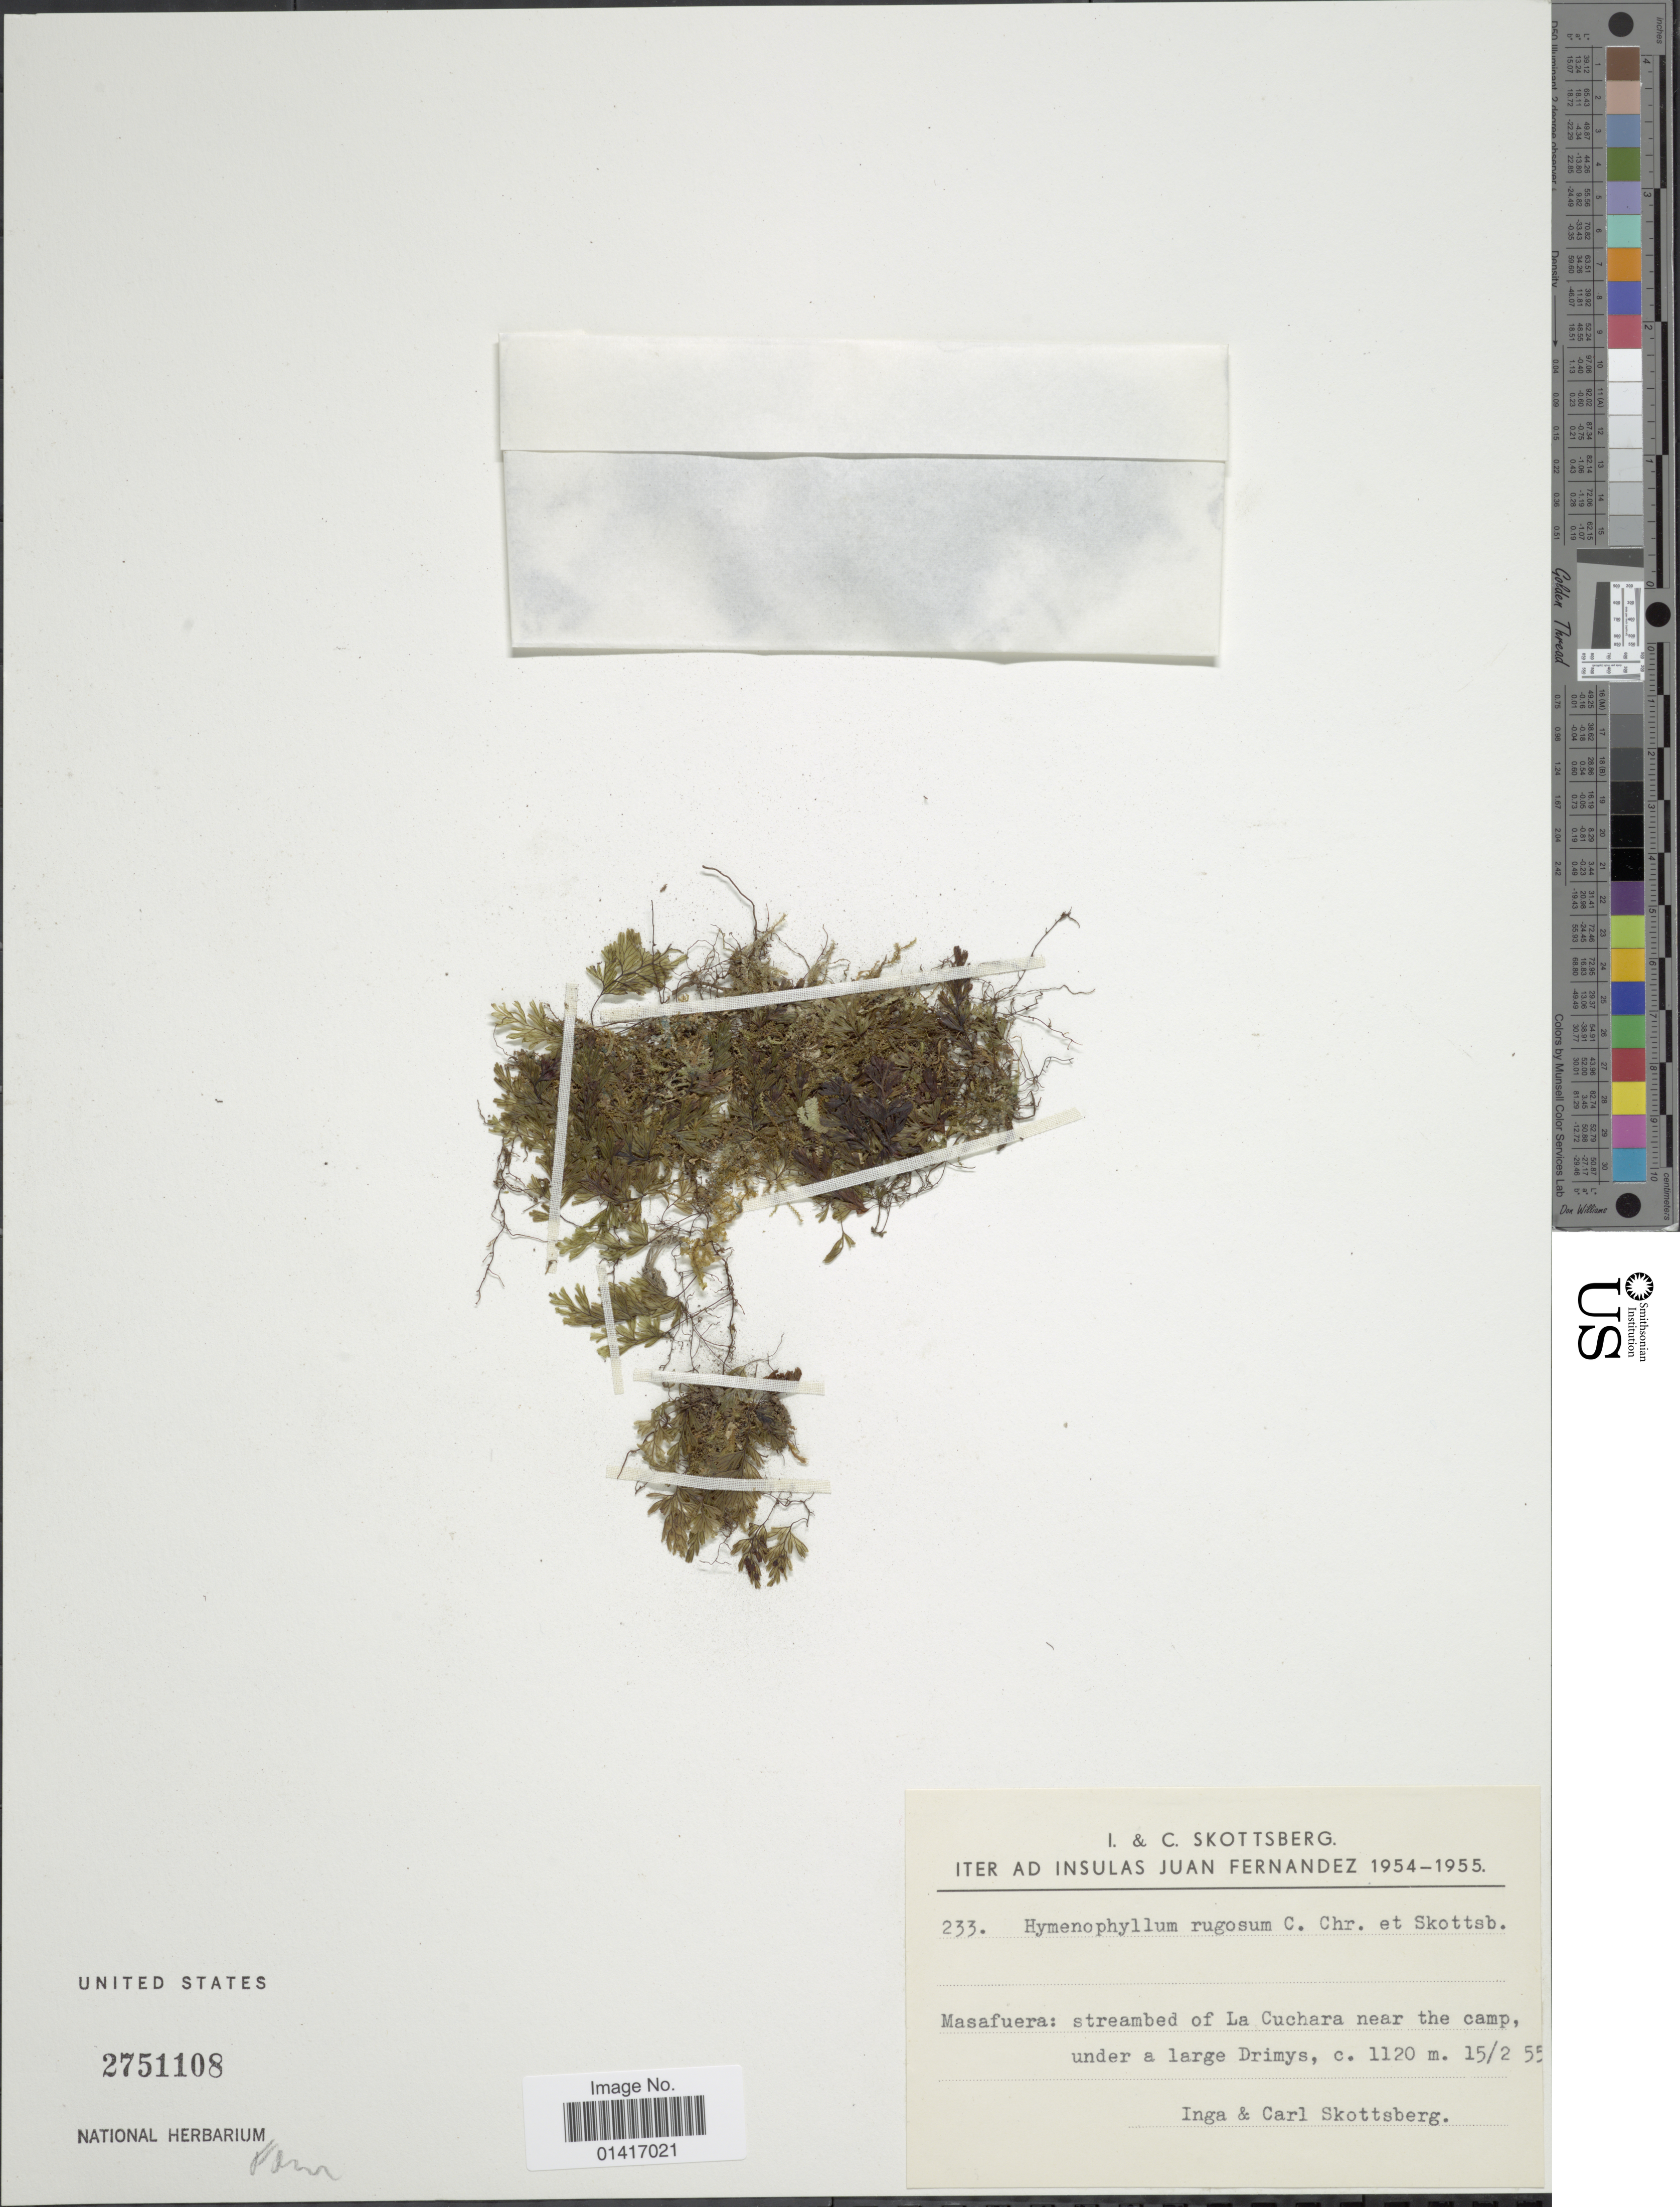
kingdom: Plantae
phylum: Tracheophyta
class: Polypodiopsida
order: Hymenophyllales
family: Hymenophyllaceae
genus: Hymenophyllum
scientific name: Hymenophyllum rugosum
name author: C. Chr. & Skottsb. in Skottsb.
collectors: I. Skottsberg & C. Skottsberg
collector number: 233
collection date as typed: Transcribed d/m/y: 15/2/55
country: Chile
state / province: Valparaíso (V)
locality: Juan Fernandez. Masafuera; streambed of La Cuchara near the camp, under a large Drimys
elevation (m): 1120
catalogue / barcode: US 2751108